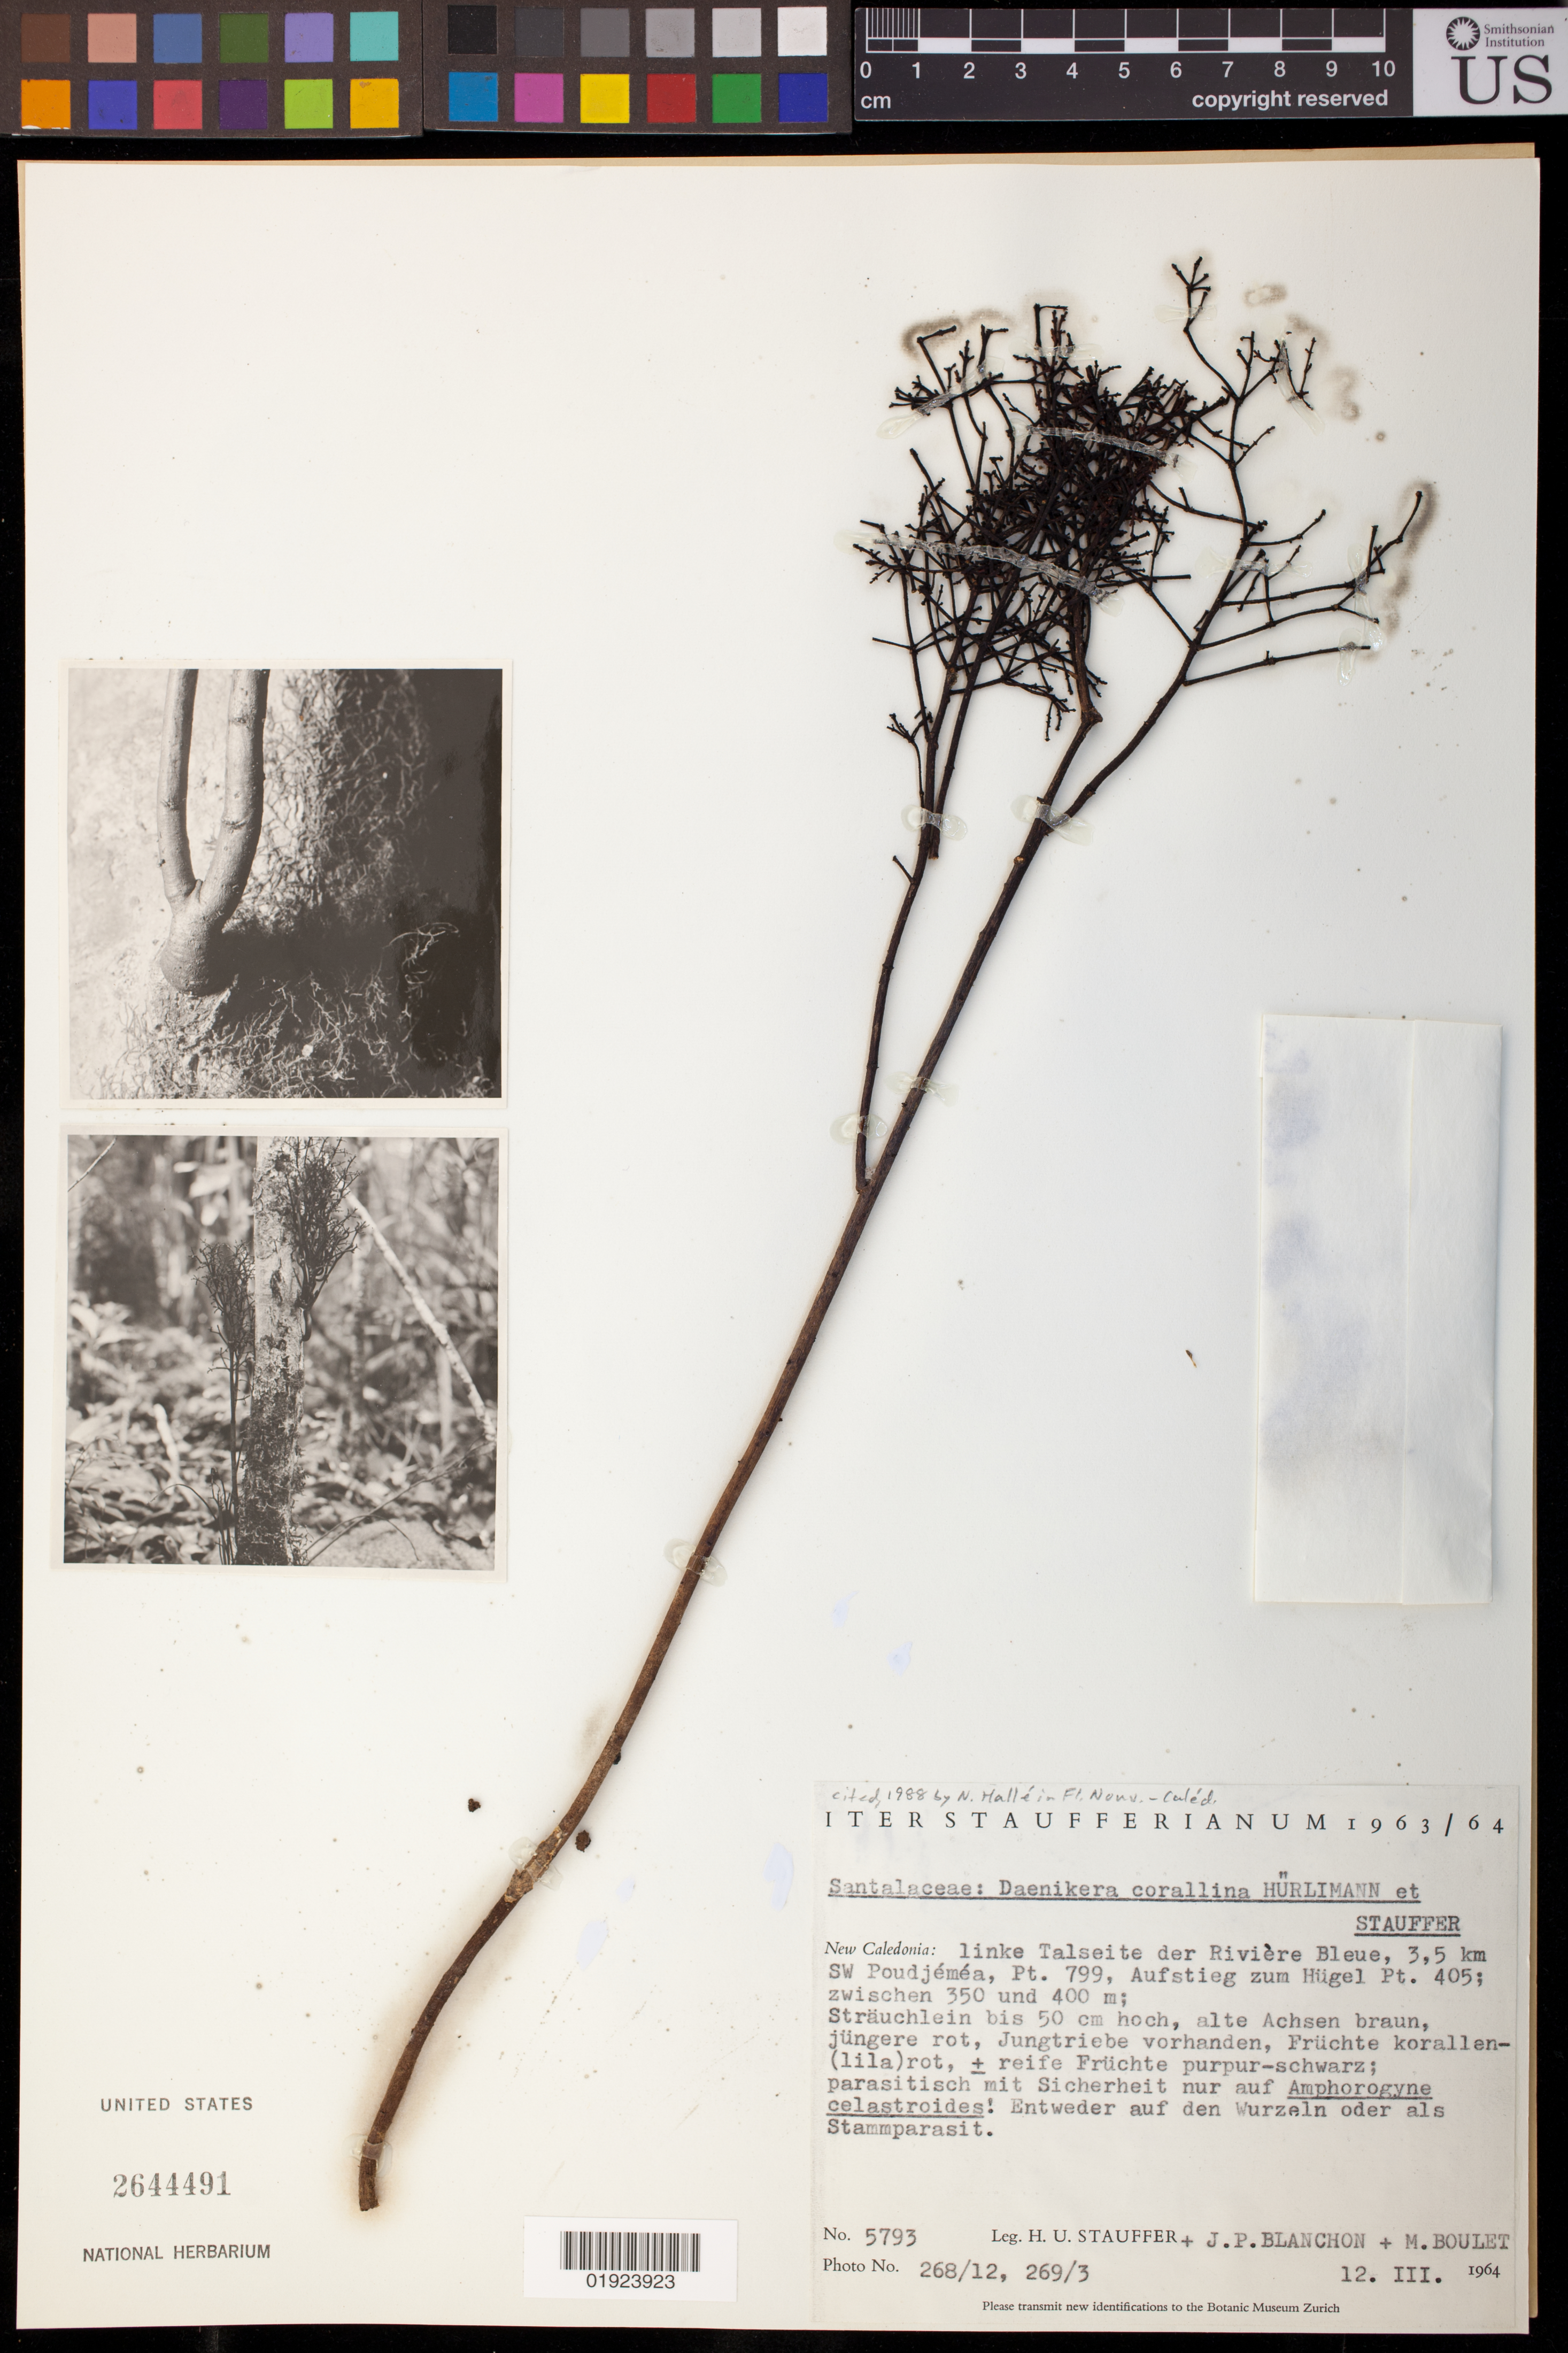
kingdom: Plantae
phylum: Tracheophyta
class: Magnoliopsida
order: Santalales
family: Amphorogynaceae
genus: Daenikera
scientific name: Daenikera corallina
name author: Hürl. & Stauffer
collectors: H. U. Stauffer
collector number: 5793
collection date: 1964-03-12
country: New Caledonia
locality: linke Talseite der Riviere Blue, 3.5 km SW Poudjemea. Pt. 799, Aufstieg zum Hugel Pt. 405;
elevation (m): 350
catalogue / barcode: US 2644491